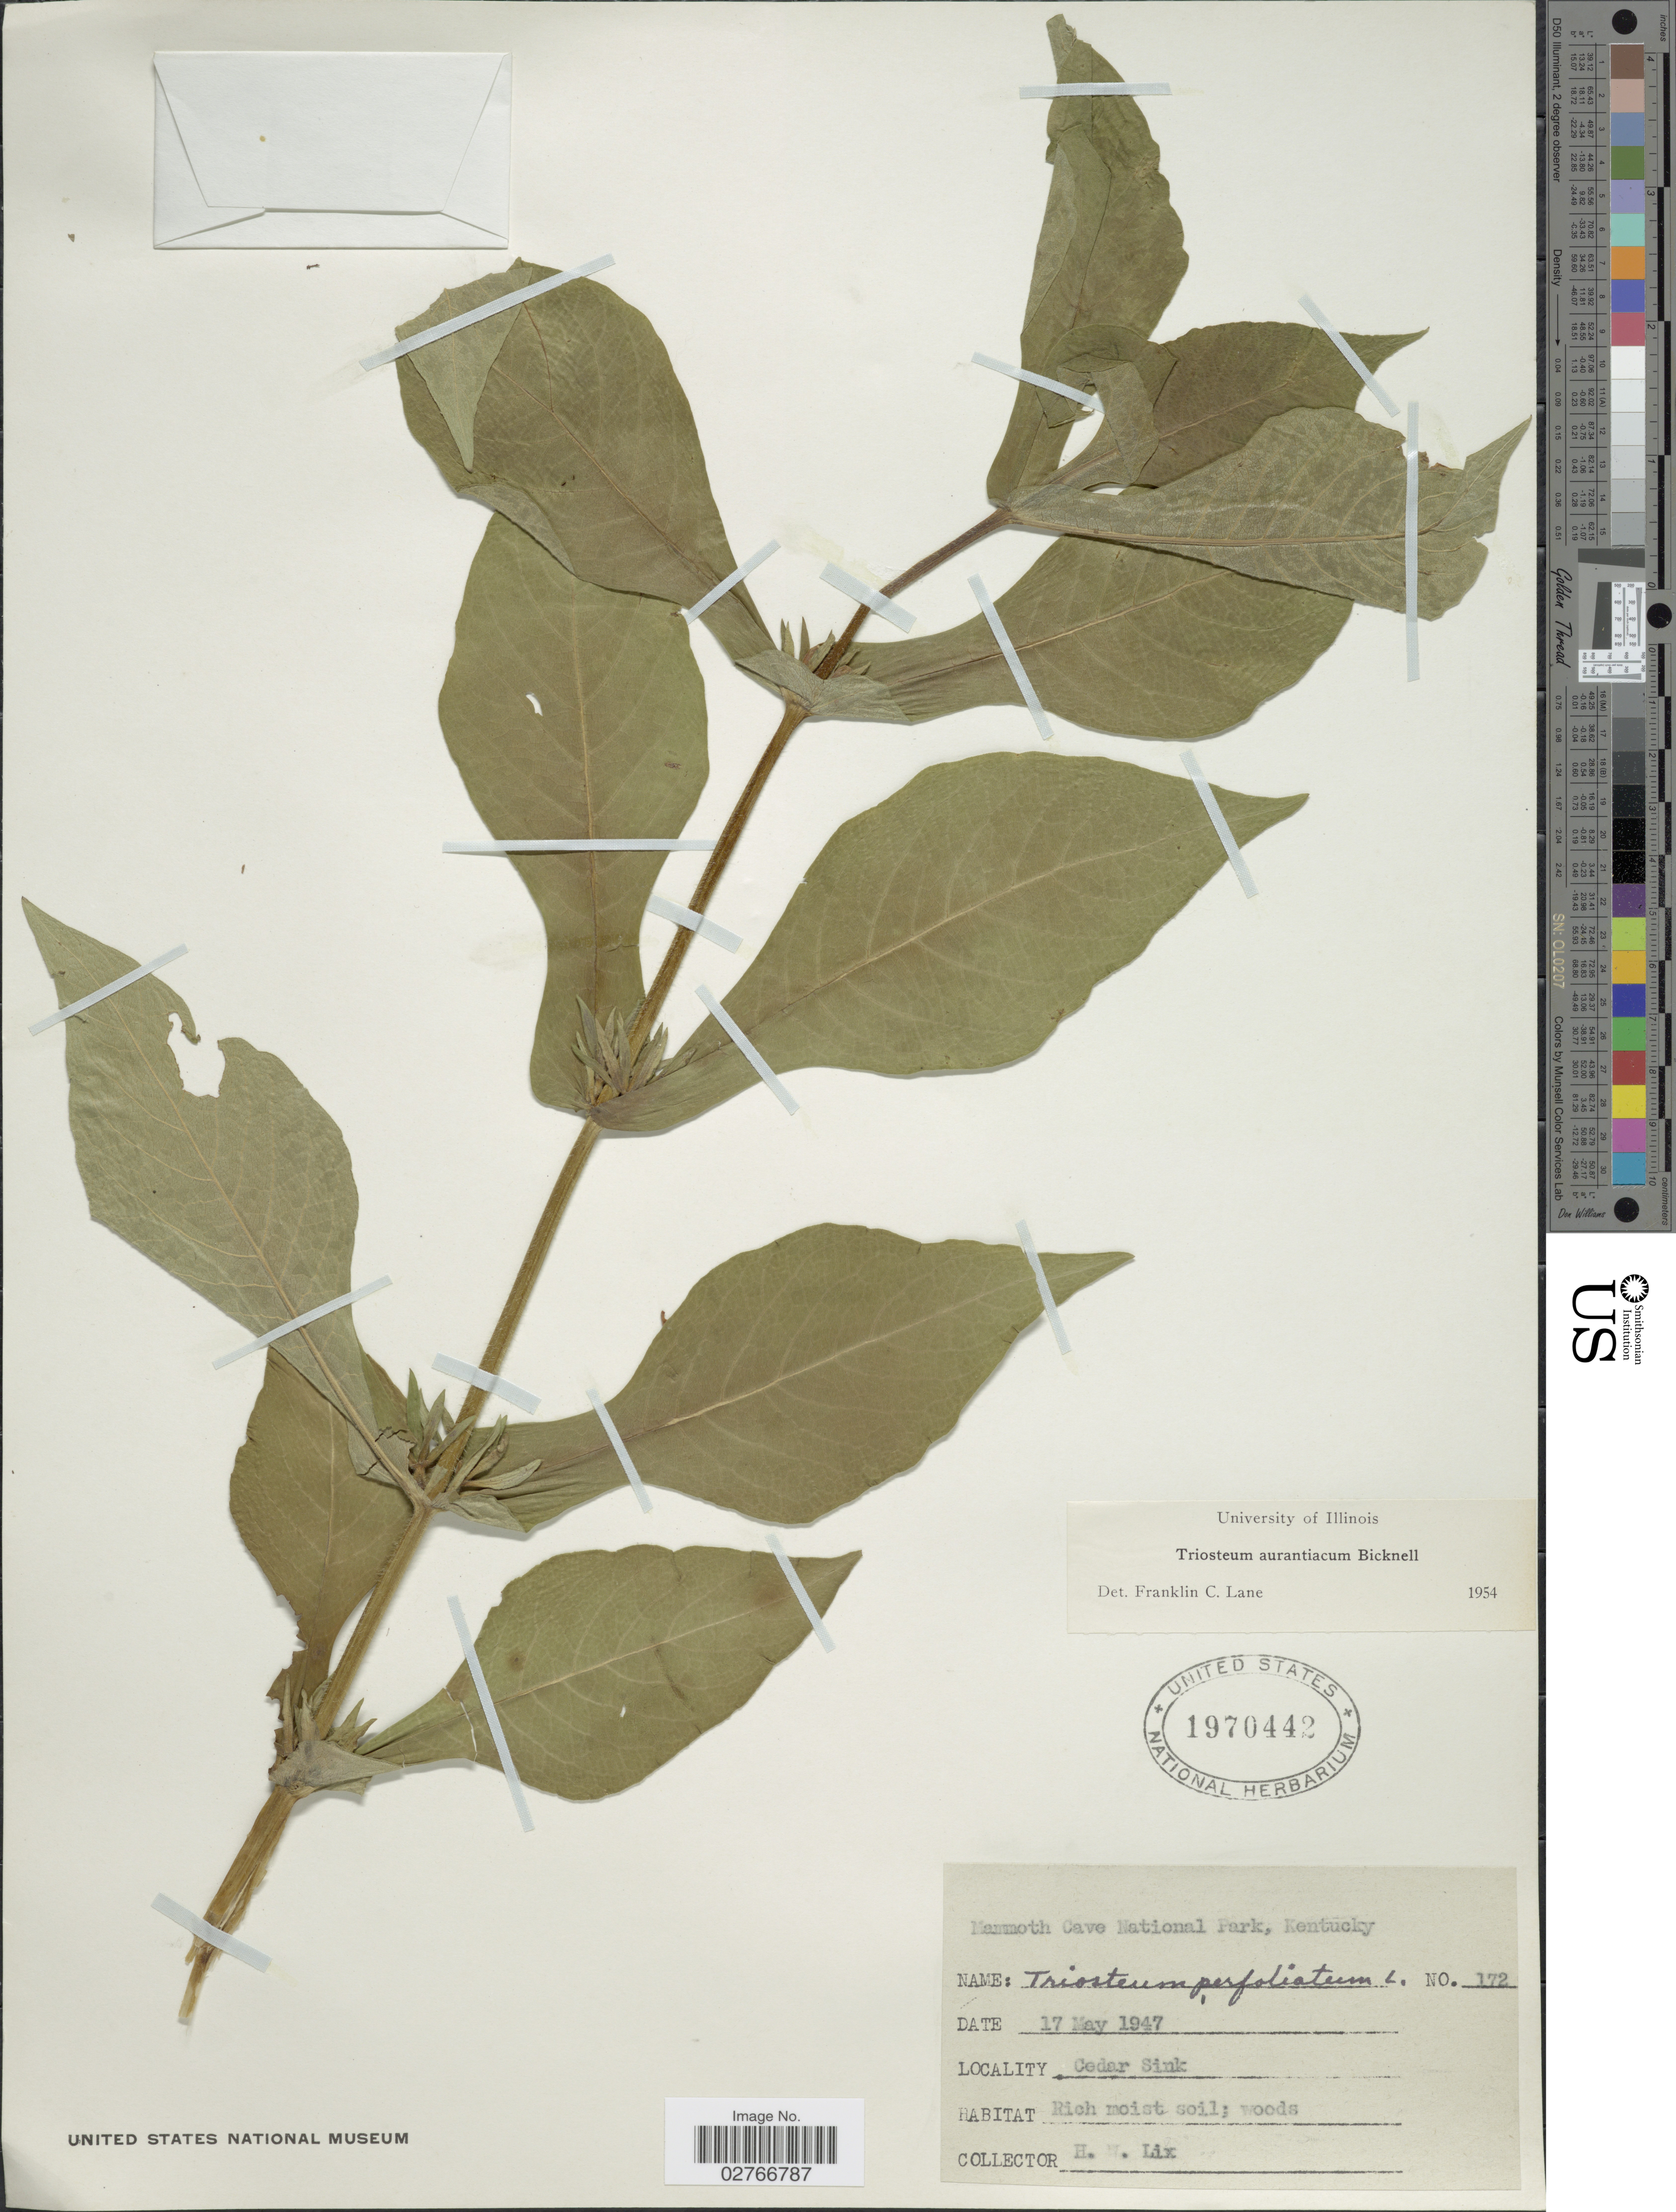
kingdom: Plantae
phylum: Tracheophyta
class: Magnoliopsida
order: Dipsacales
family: Caprifoliaceae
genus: Triosteum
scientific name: Triosteum aurantiacum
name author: E.P. Bicknell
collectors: H. W. Lix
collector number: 172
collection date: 1947-05-17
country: United States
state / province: Kentucky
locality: Mammoth Cave National Park. Cedar Sink.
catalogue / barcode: US 1970442